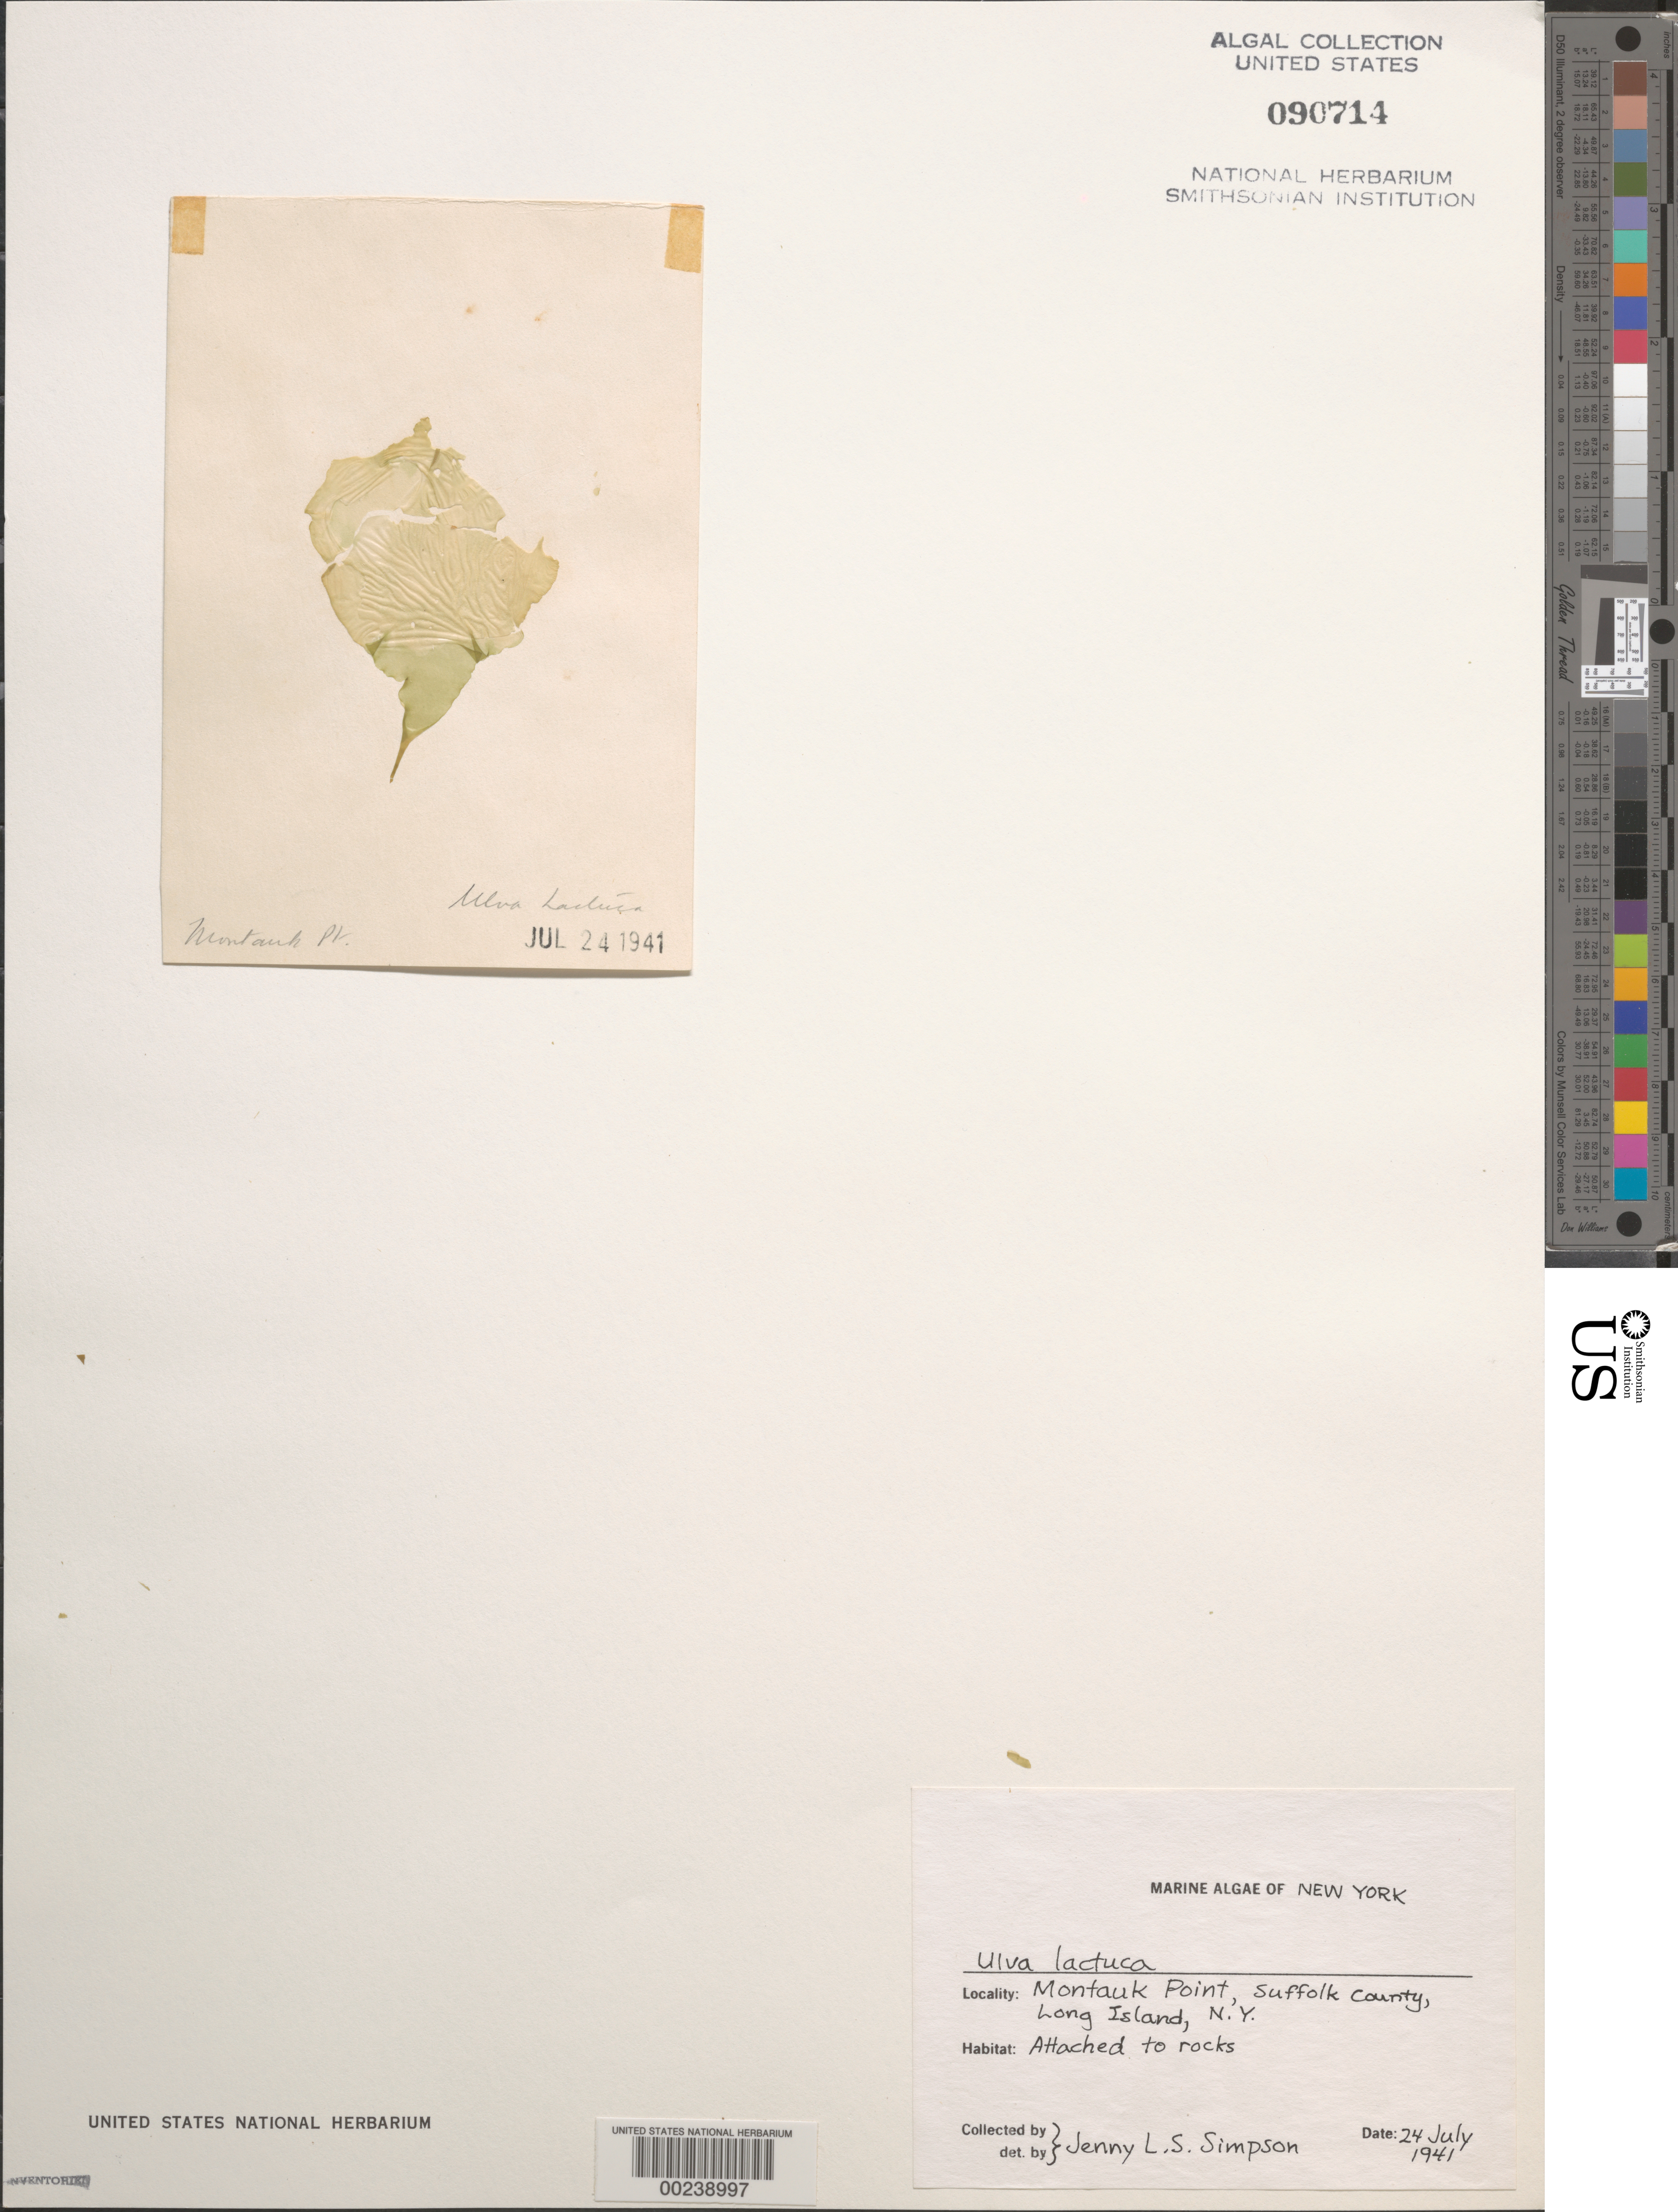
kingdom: Plantae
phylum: Chlorophyta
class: Ulvophyceae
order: Ulvales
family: Ulvaceae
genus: Ulva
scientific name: Ulva lactuca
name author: L.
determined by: Simpson, J. L. S.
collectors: J. Simpson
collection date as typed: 24 Jul 1941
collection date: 1941-07-24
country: United States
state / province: New York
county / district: Suffolk County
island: Long Island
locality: Montauk Point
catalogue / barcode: US 90714